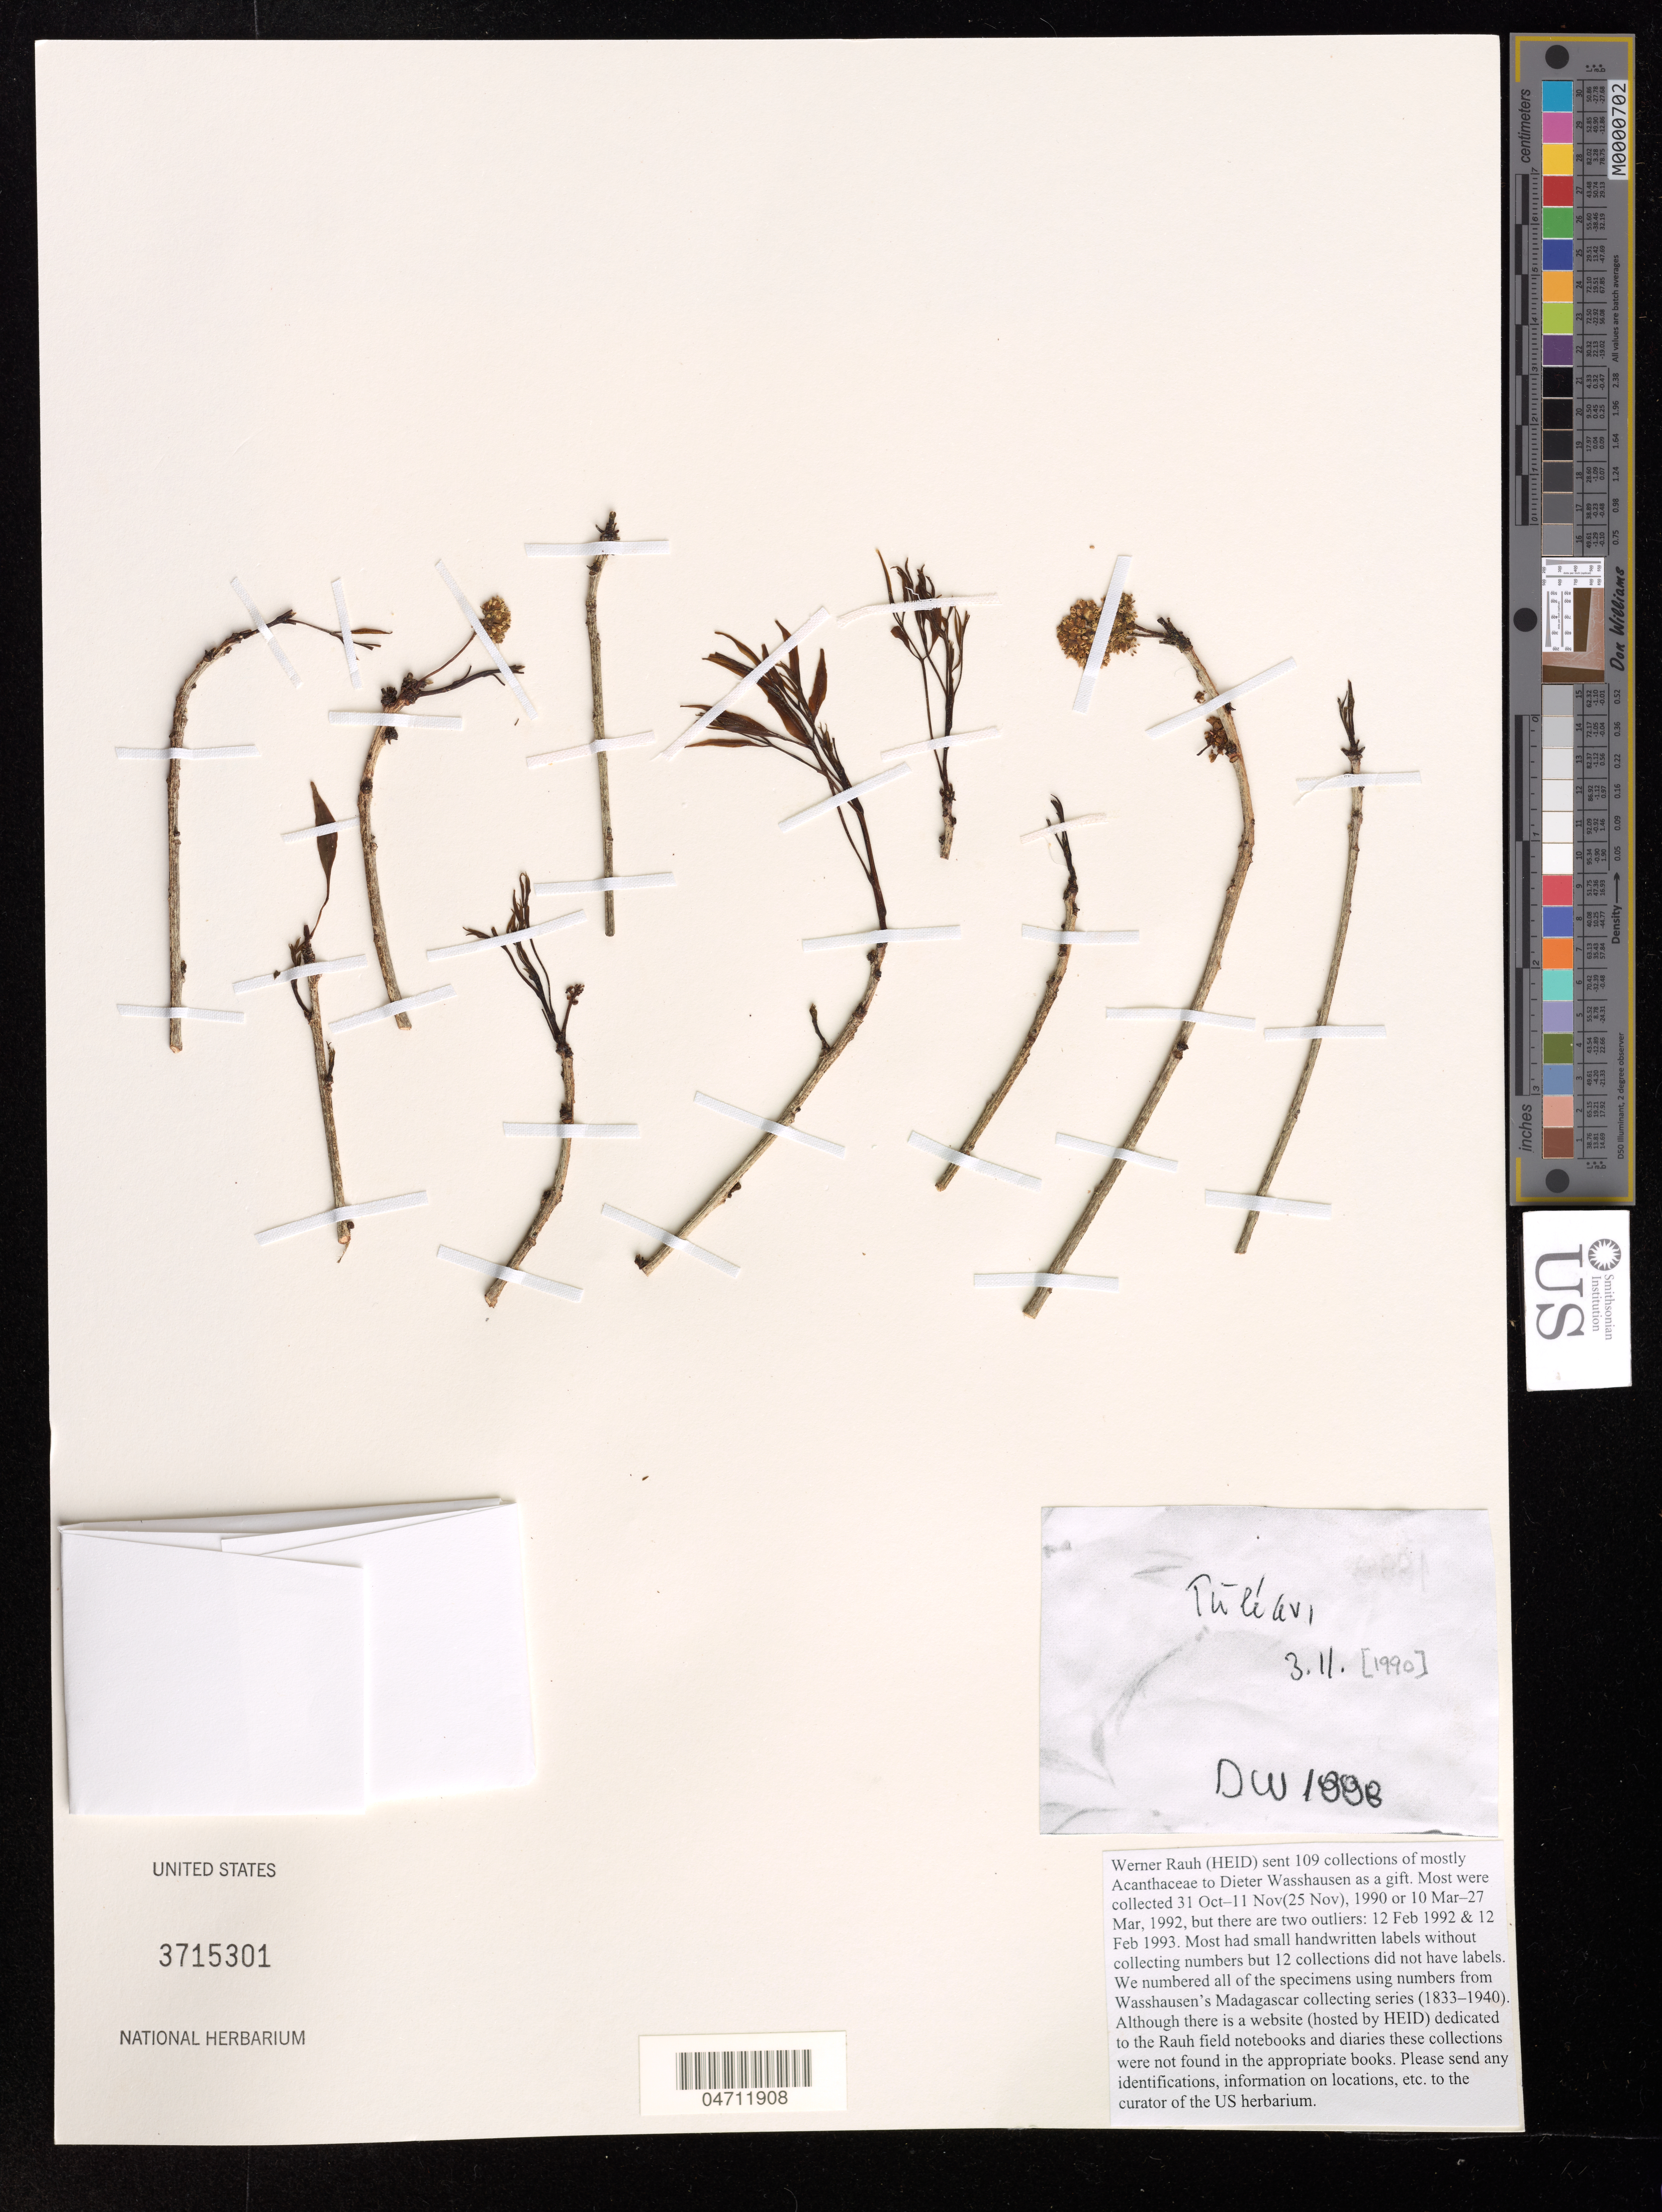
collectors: W. Rauh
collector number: DW 1888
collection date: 1990-11-03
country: Madagascar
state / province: Tulear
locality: Tulear [either province or city]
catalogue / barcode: US 3715301